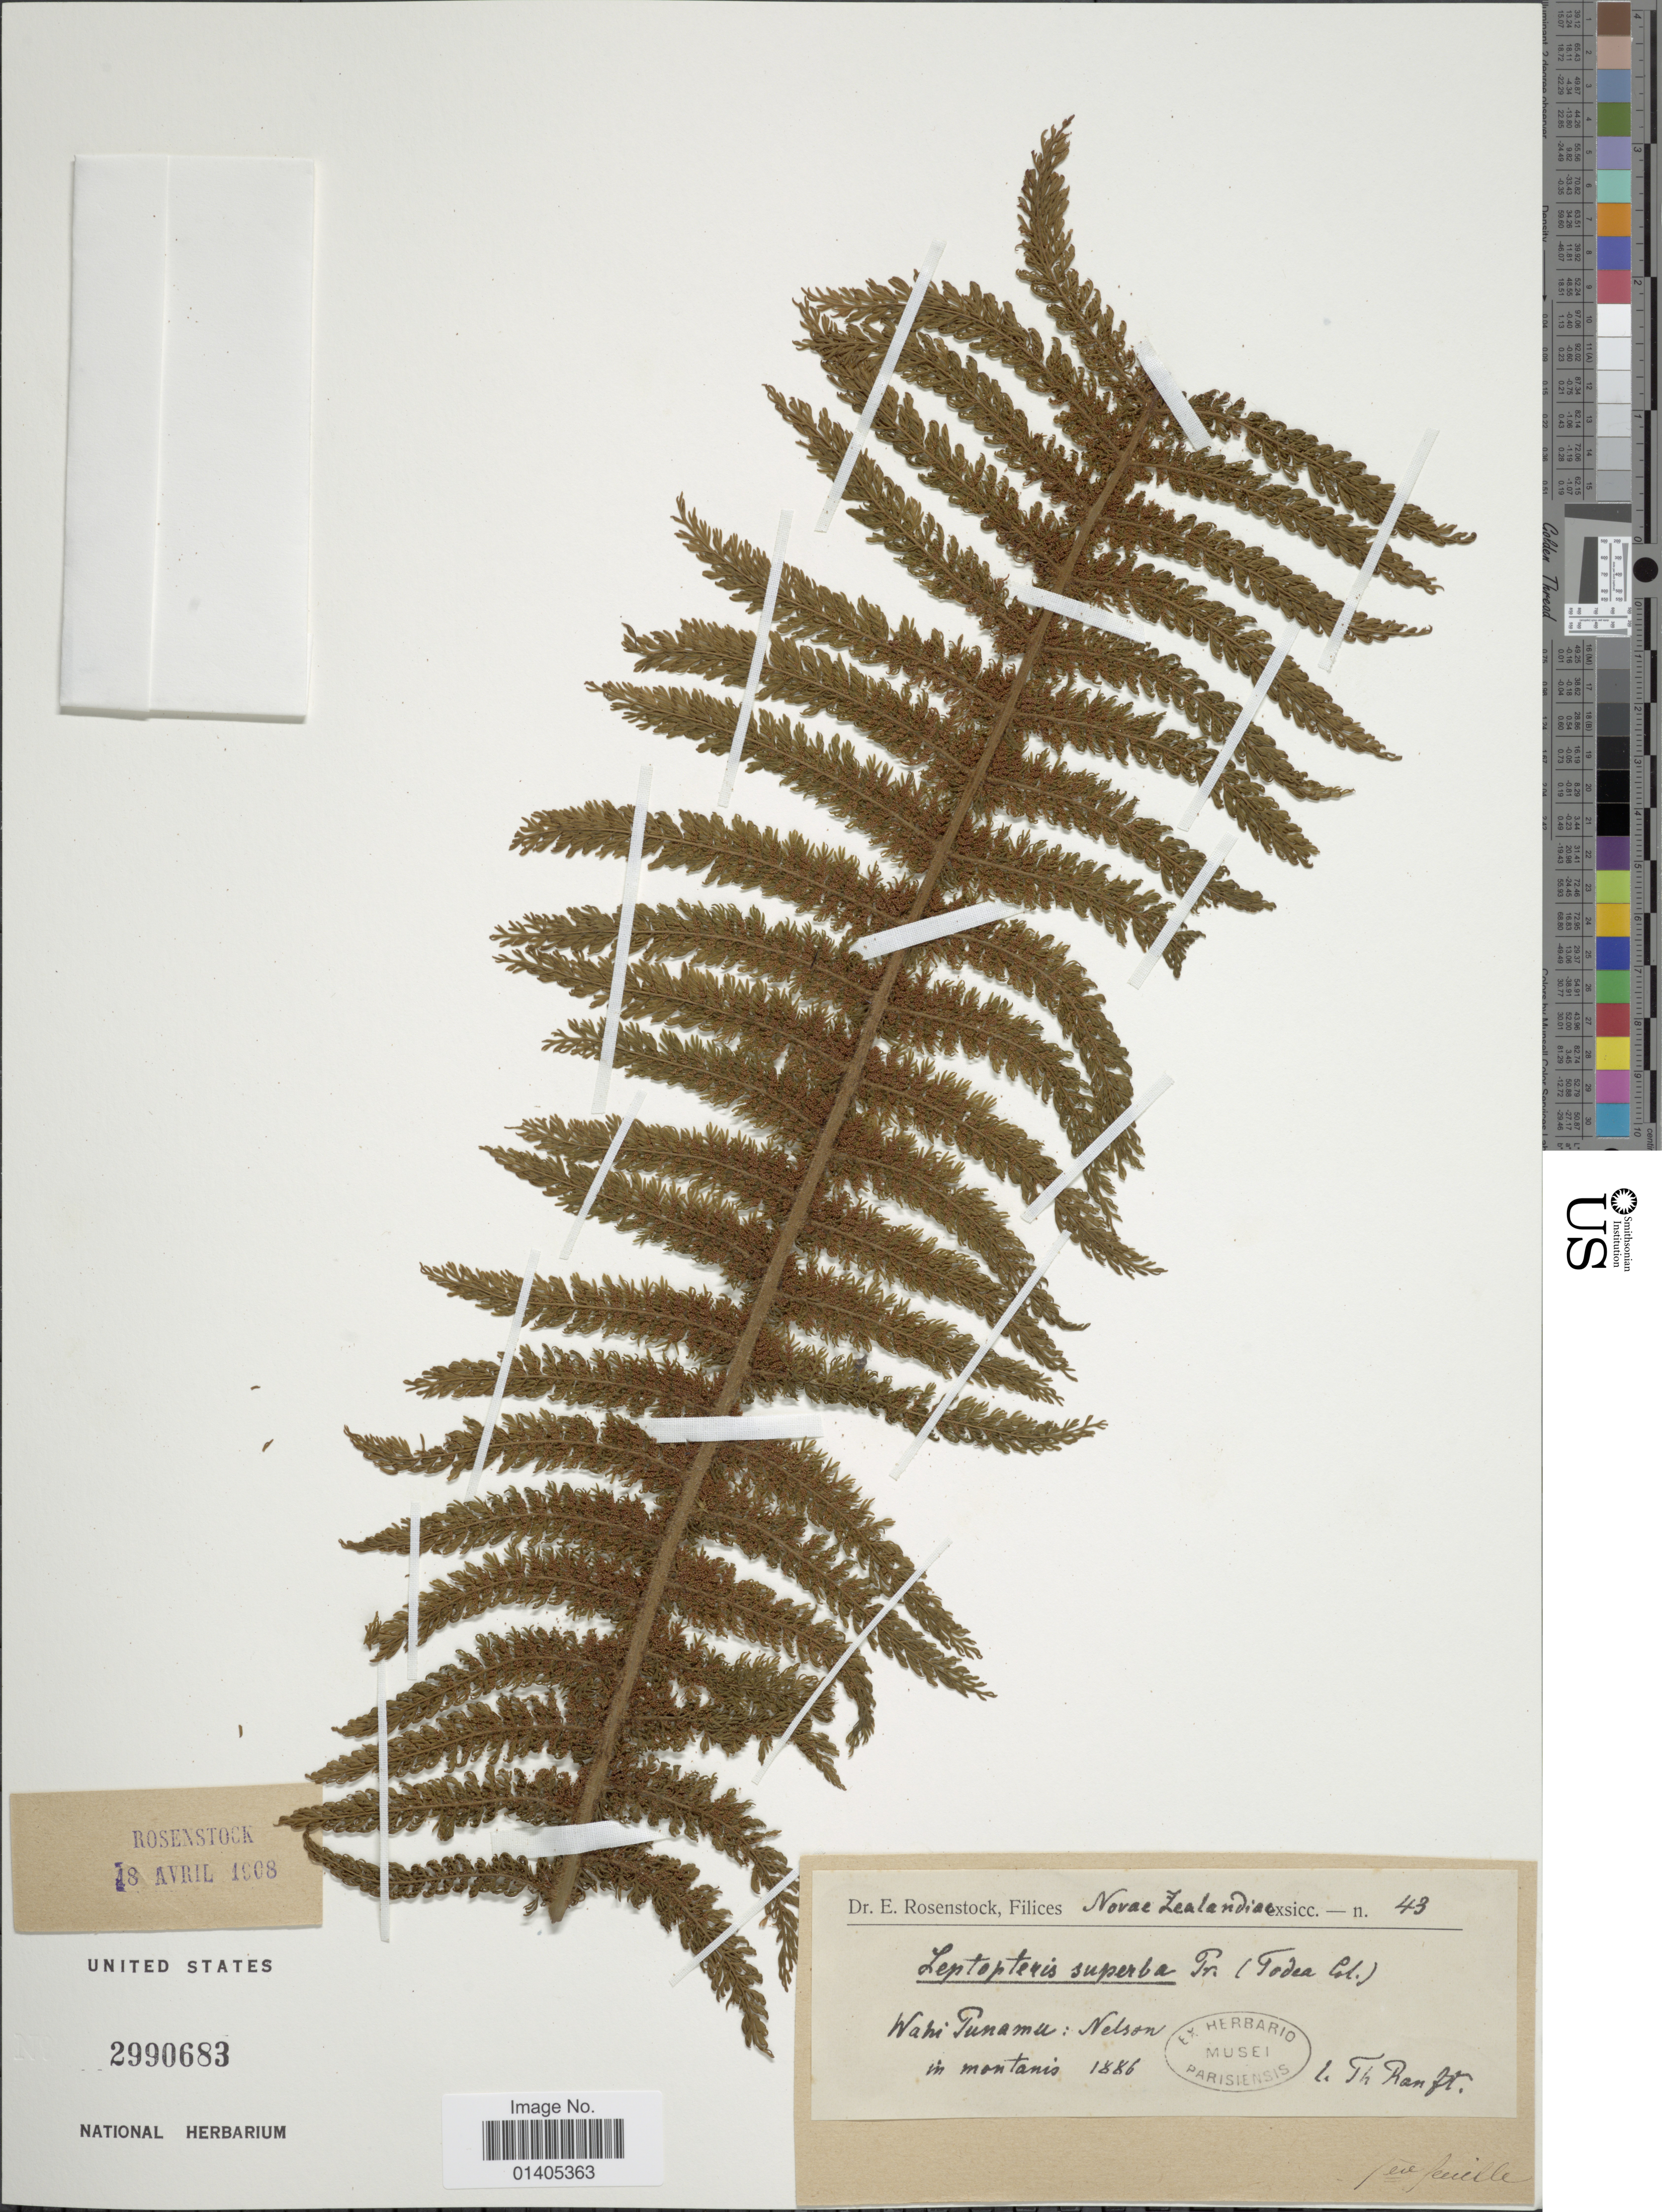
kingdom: Plantae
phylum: Tracheophyta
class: Polypodiopsida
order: Osmundales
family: Osmundaceae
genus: Leptopteris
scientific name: Leptopteris superba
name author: (Colenso) C. Presl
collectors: T. Ranft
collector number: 43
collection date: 1886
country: New Zealand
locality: Wahi Punamu: Nelson in montanis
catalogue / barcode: US 2990683